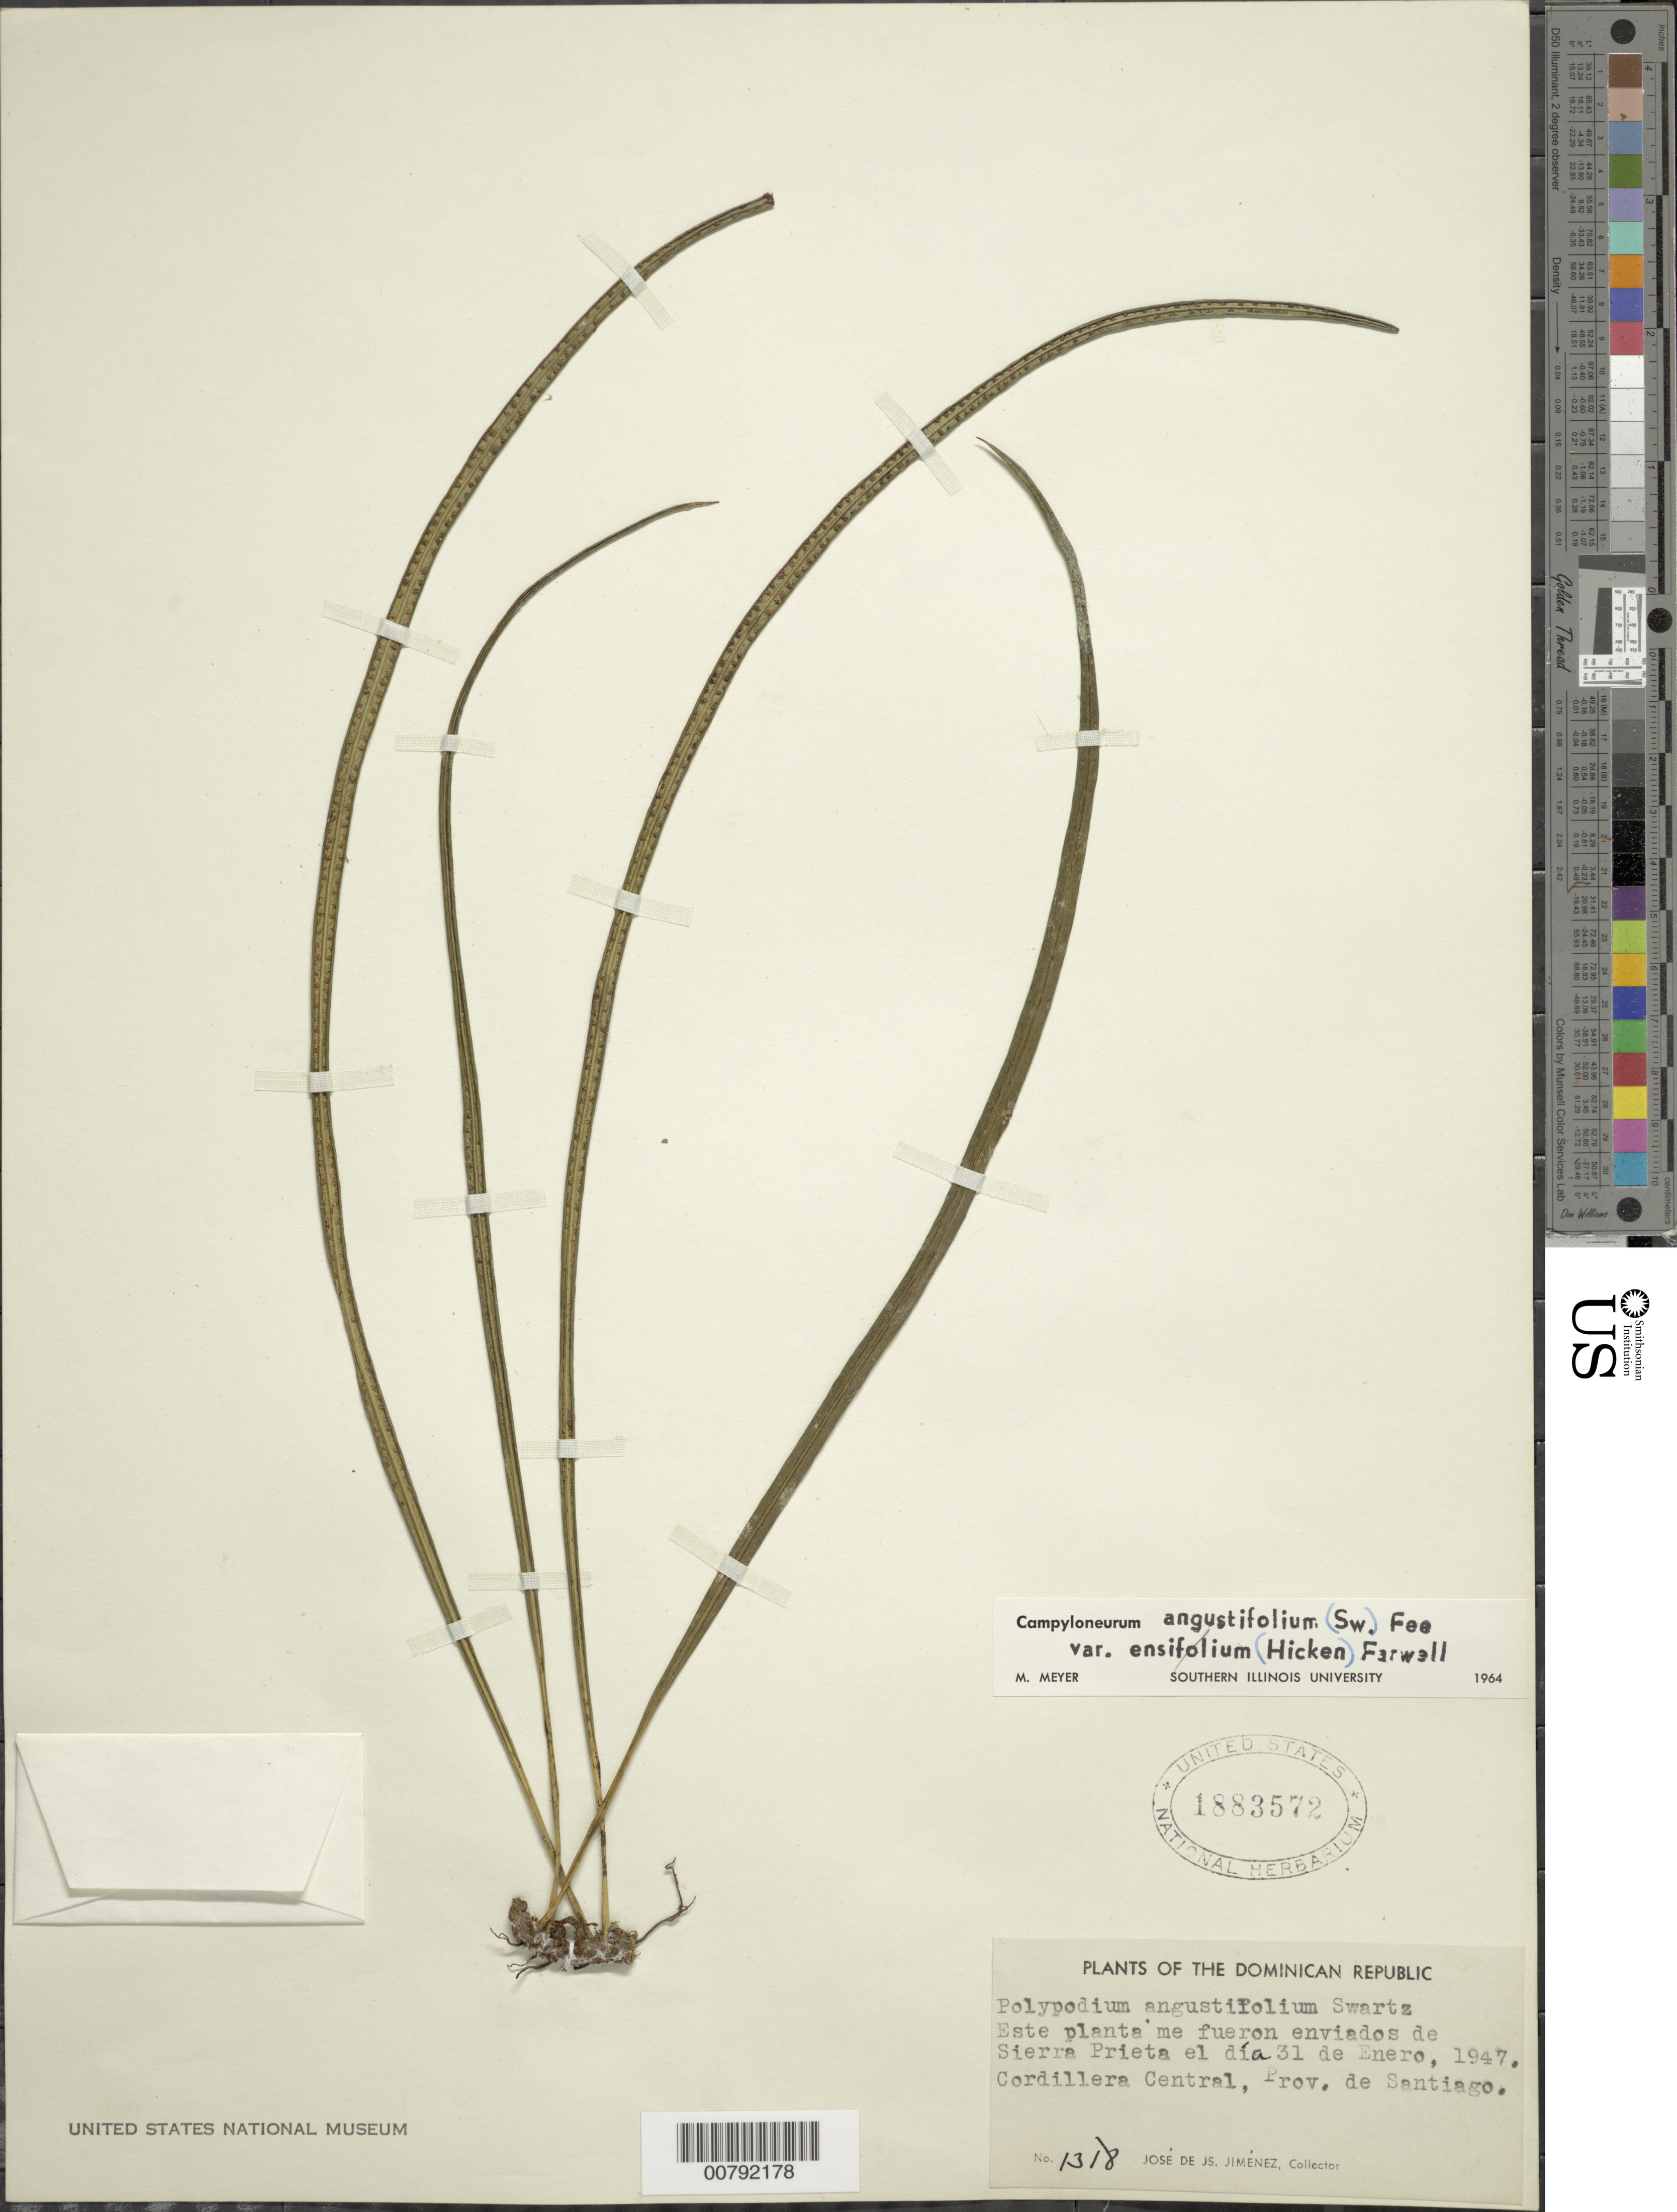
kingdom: Plantae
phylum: Tracheophyta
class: Polypodiopsida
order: Polypodiales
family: Polypodiaceae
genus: Campyloneurum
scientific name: Campyloneurum angustifolium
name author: (Sw.) Fée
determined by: Meyer, M.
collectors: J. J. Jiménez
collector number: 1318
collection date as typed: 31 Jan 1947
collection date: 1947-01-31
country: Dominican Republic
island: Hispaniola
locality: Sierra Prieta, Cordillera Central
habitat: Este planta me fueron enviados de sierra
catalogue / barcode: US 1883572